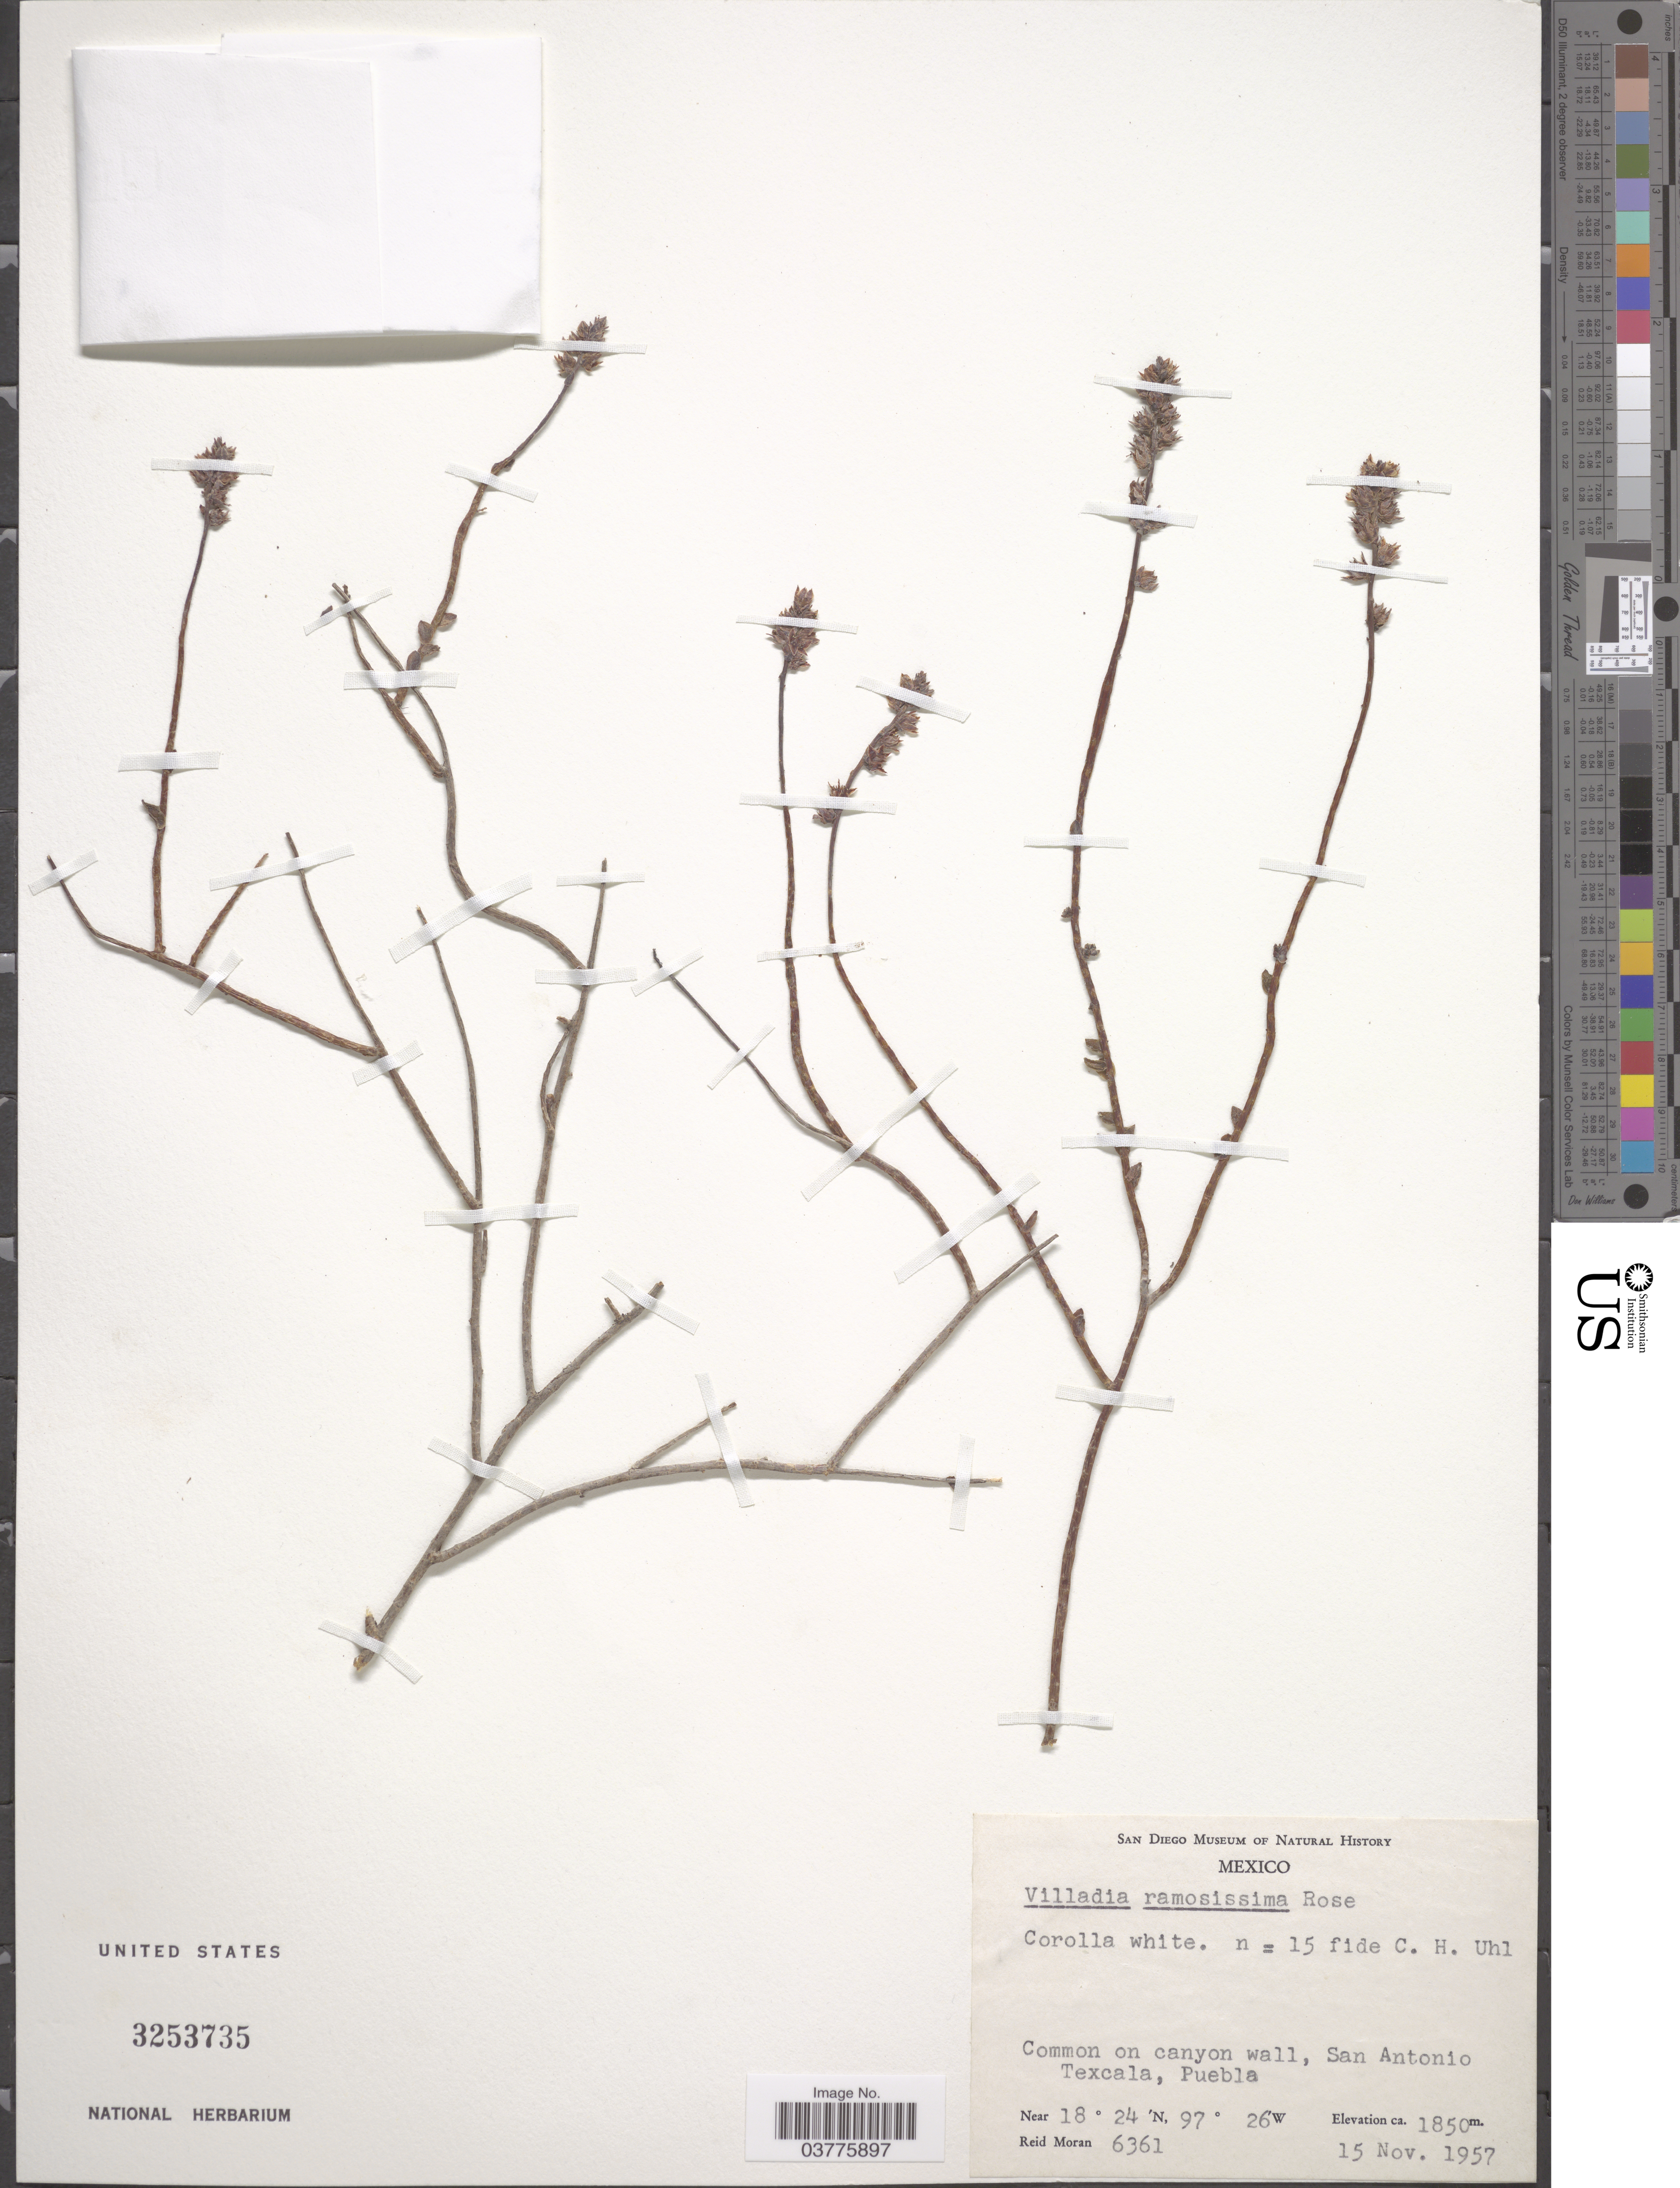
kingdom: Plantae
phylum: Tracheophyta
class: Magnoliopsida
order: Saxifragales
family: Crassulaceae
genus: Villadia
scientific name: Villadia ramosissima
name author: Rose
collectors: R. Moran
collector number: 6361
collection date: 1957-11-15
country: Mexico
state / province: Puebla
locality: San Antonio Texcala.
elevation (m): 1850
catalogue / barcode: US 3253735